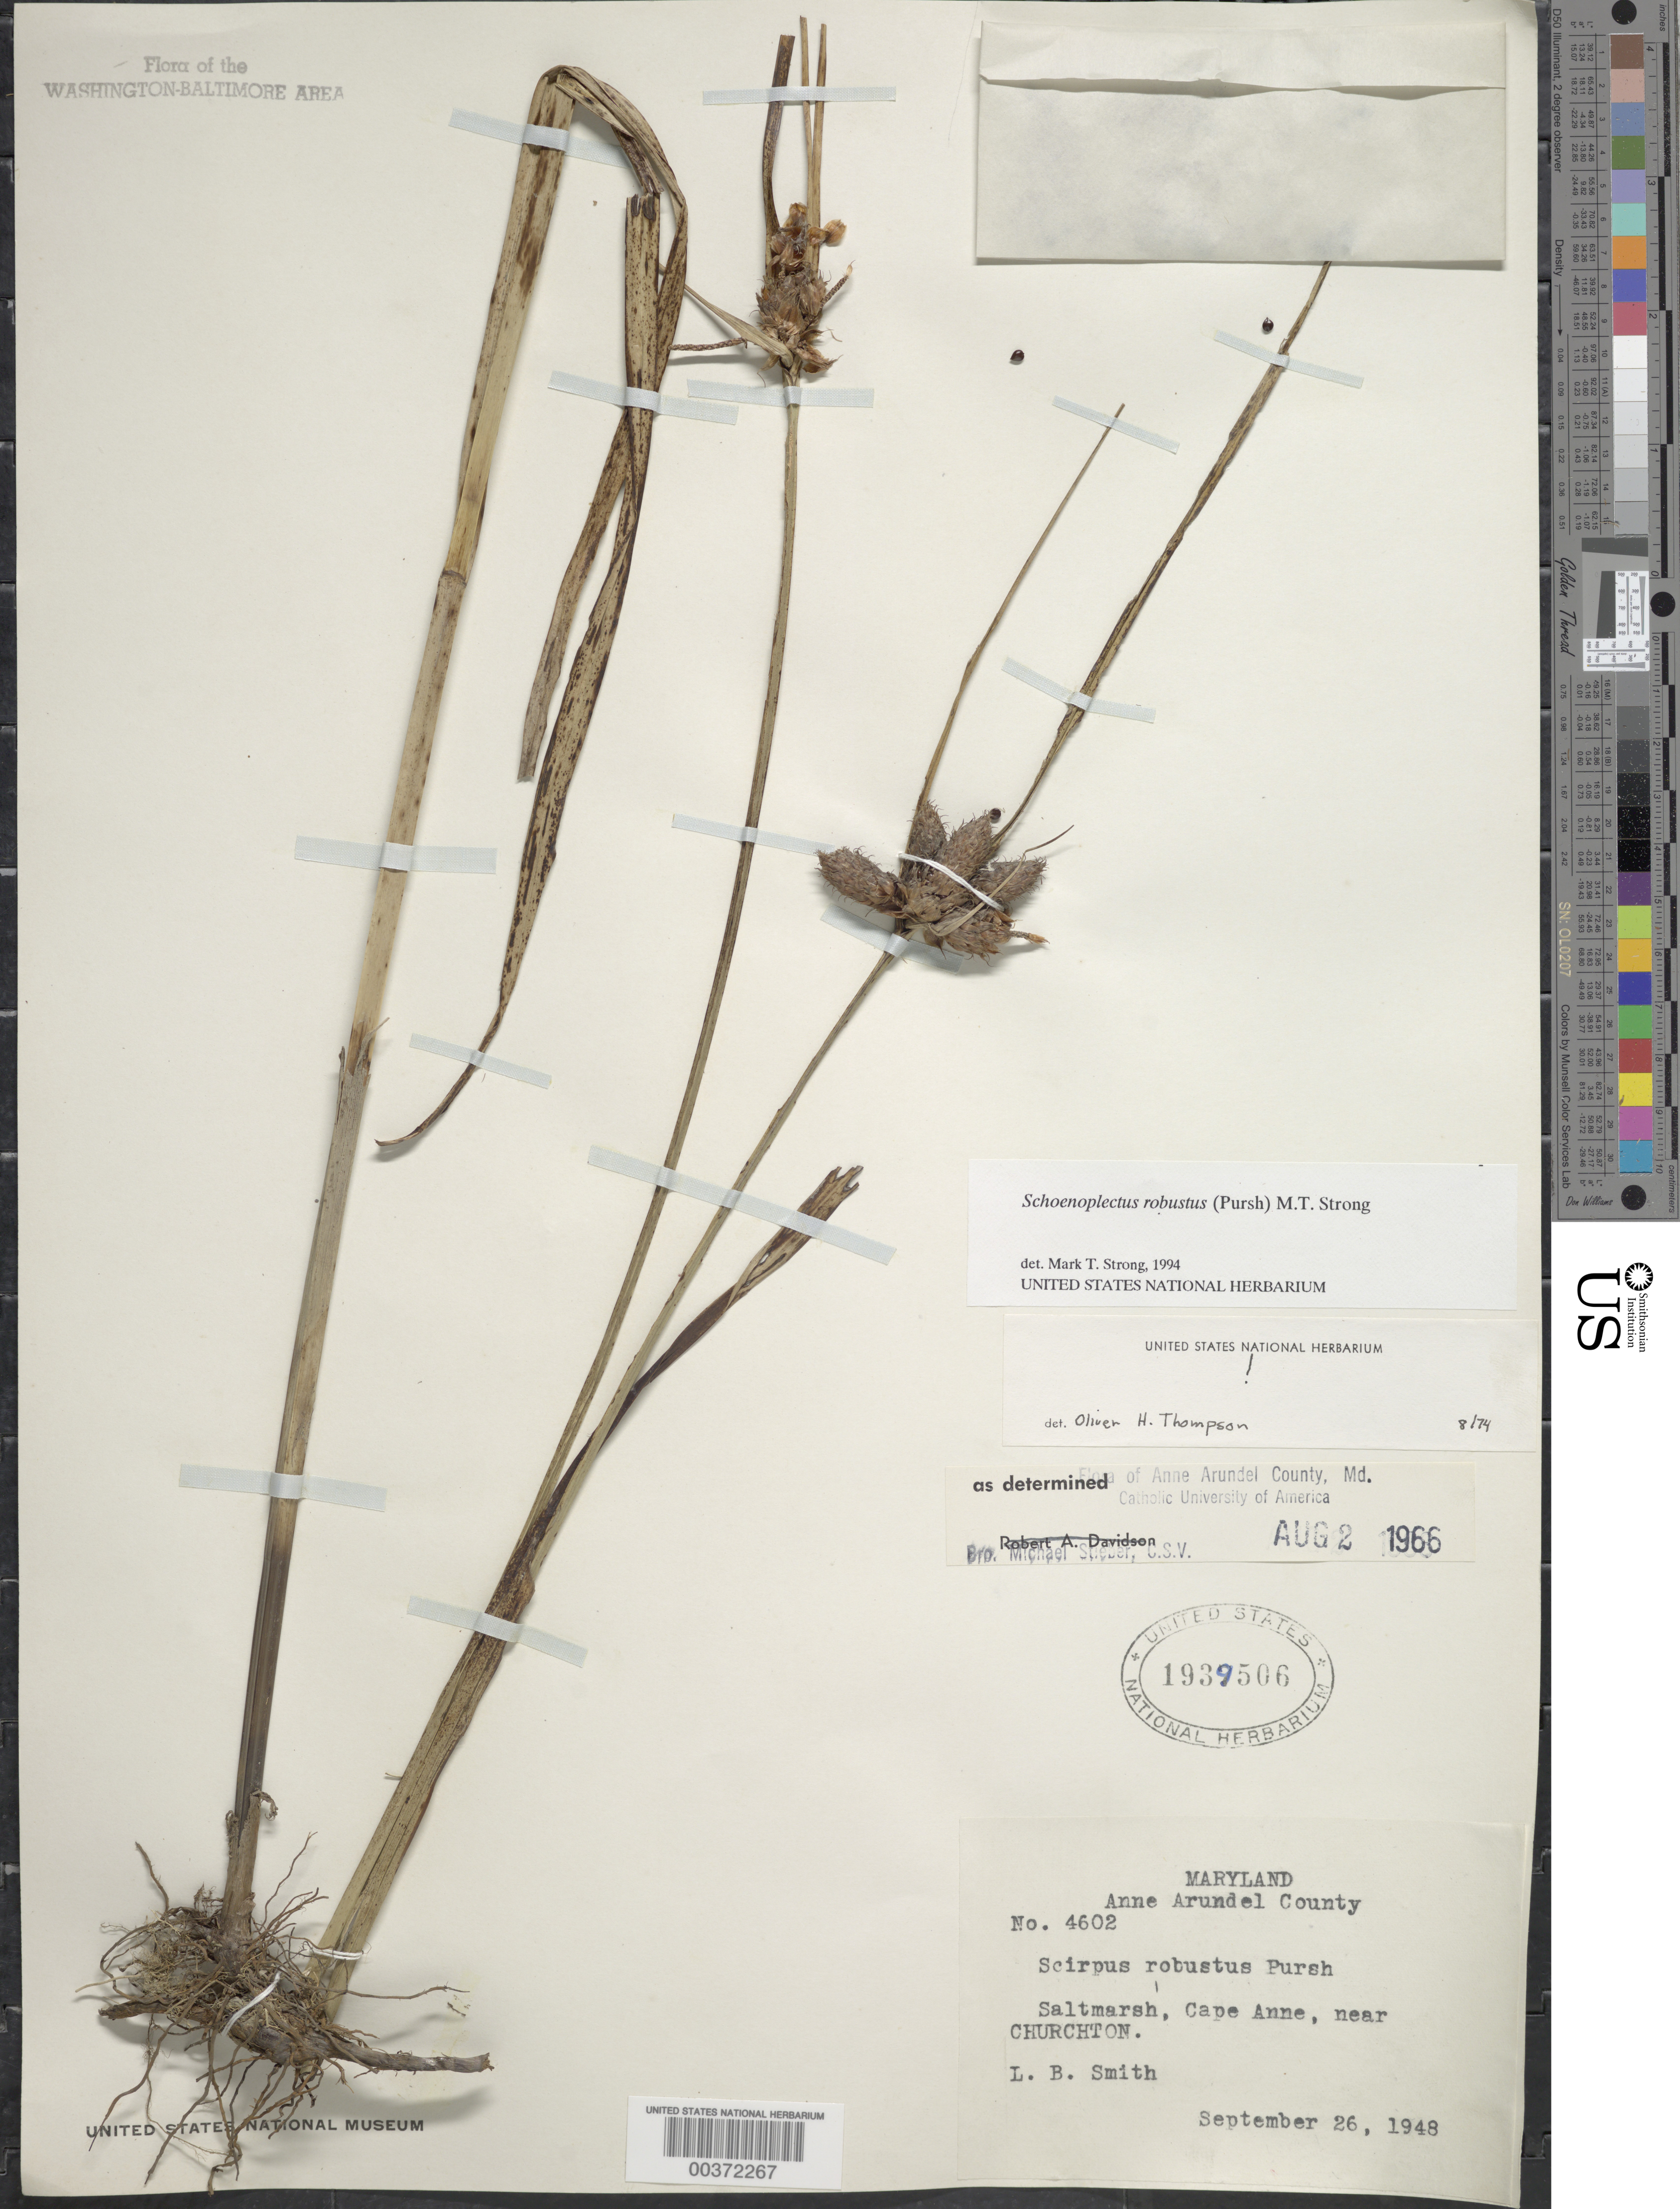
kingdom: Plantae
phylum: Tracheophyta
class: Liliopsida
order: Poales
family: Cyperaceae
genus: Bolboschoenus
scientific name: Bolboschoenus robustus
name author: (Pursh) Soják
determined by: Strong, M. T., (US), Smithsonian Institution - National Museum of Natural History (UNITED STATES)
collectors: L. Smith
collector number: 4602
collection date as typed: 26 Sep 1948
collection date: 1948-09-26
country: United States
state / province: Maryland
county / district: Anne Arundel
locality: Cape Anne, Churchton vicinity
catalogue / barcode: US 1939506